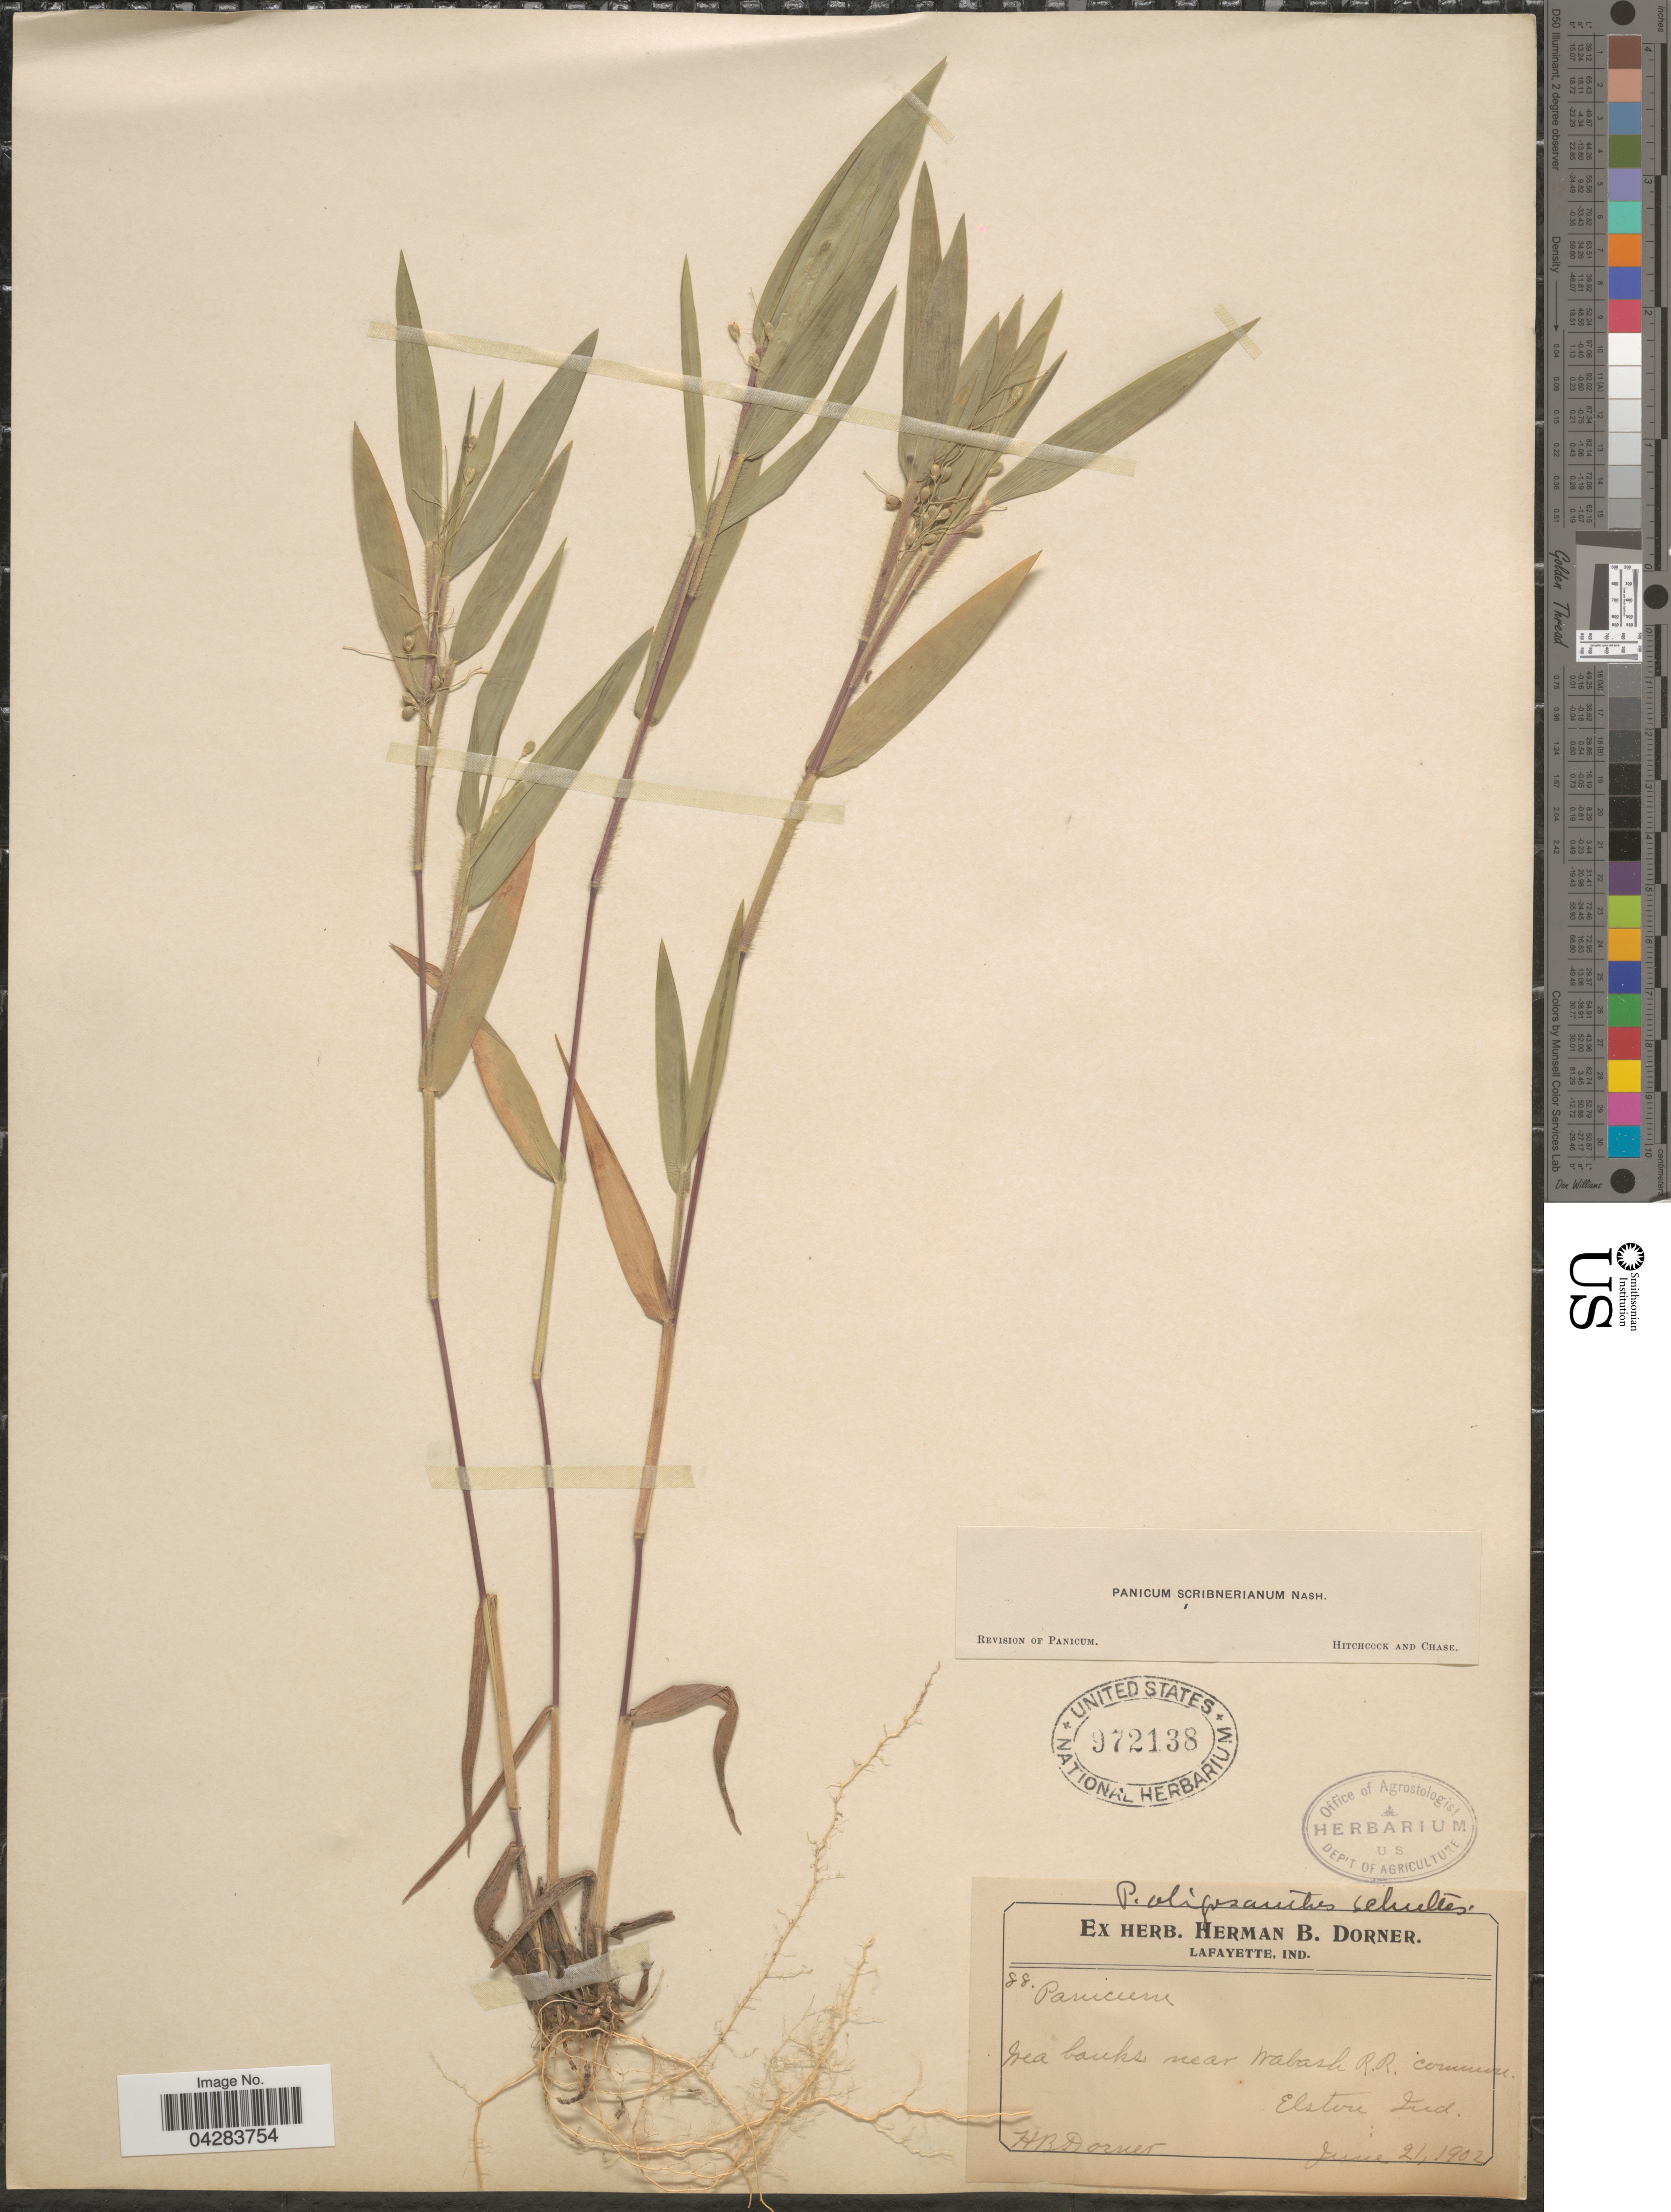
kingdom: Plantae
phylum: Tracheophyta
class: Liliopsida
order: Poales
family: Poaceae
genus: Dichanthelium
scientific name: Dichanthelium oligosanthes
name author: (Schult.) Gould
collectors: H. Dorner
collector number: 88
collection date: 1902-06-21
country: United States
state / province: Indiana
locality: Sea banks near Wabash R. R. common. Elston.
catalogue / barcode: US 972138